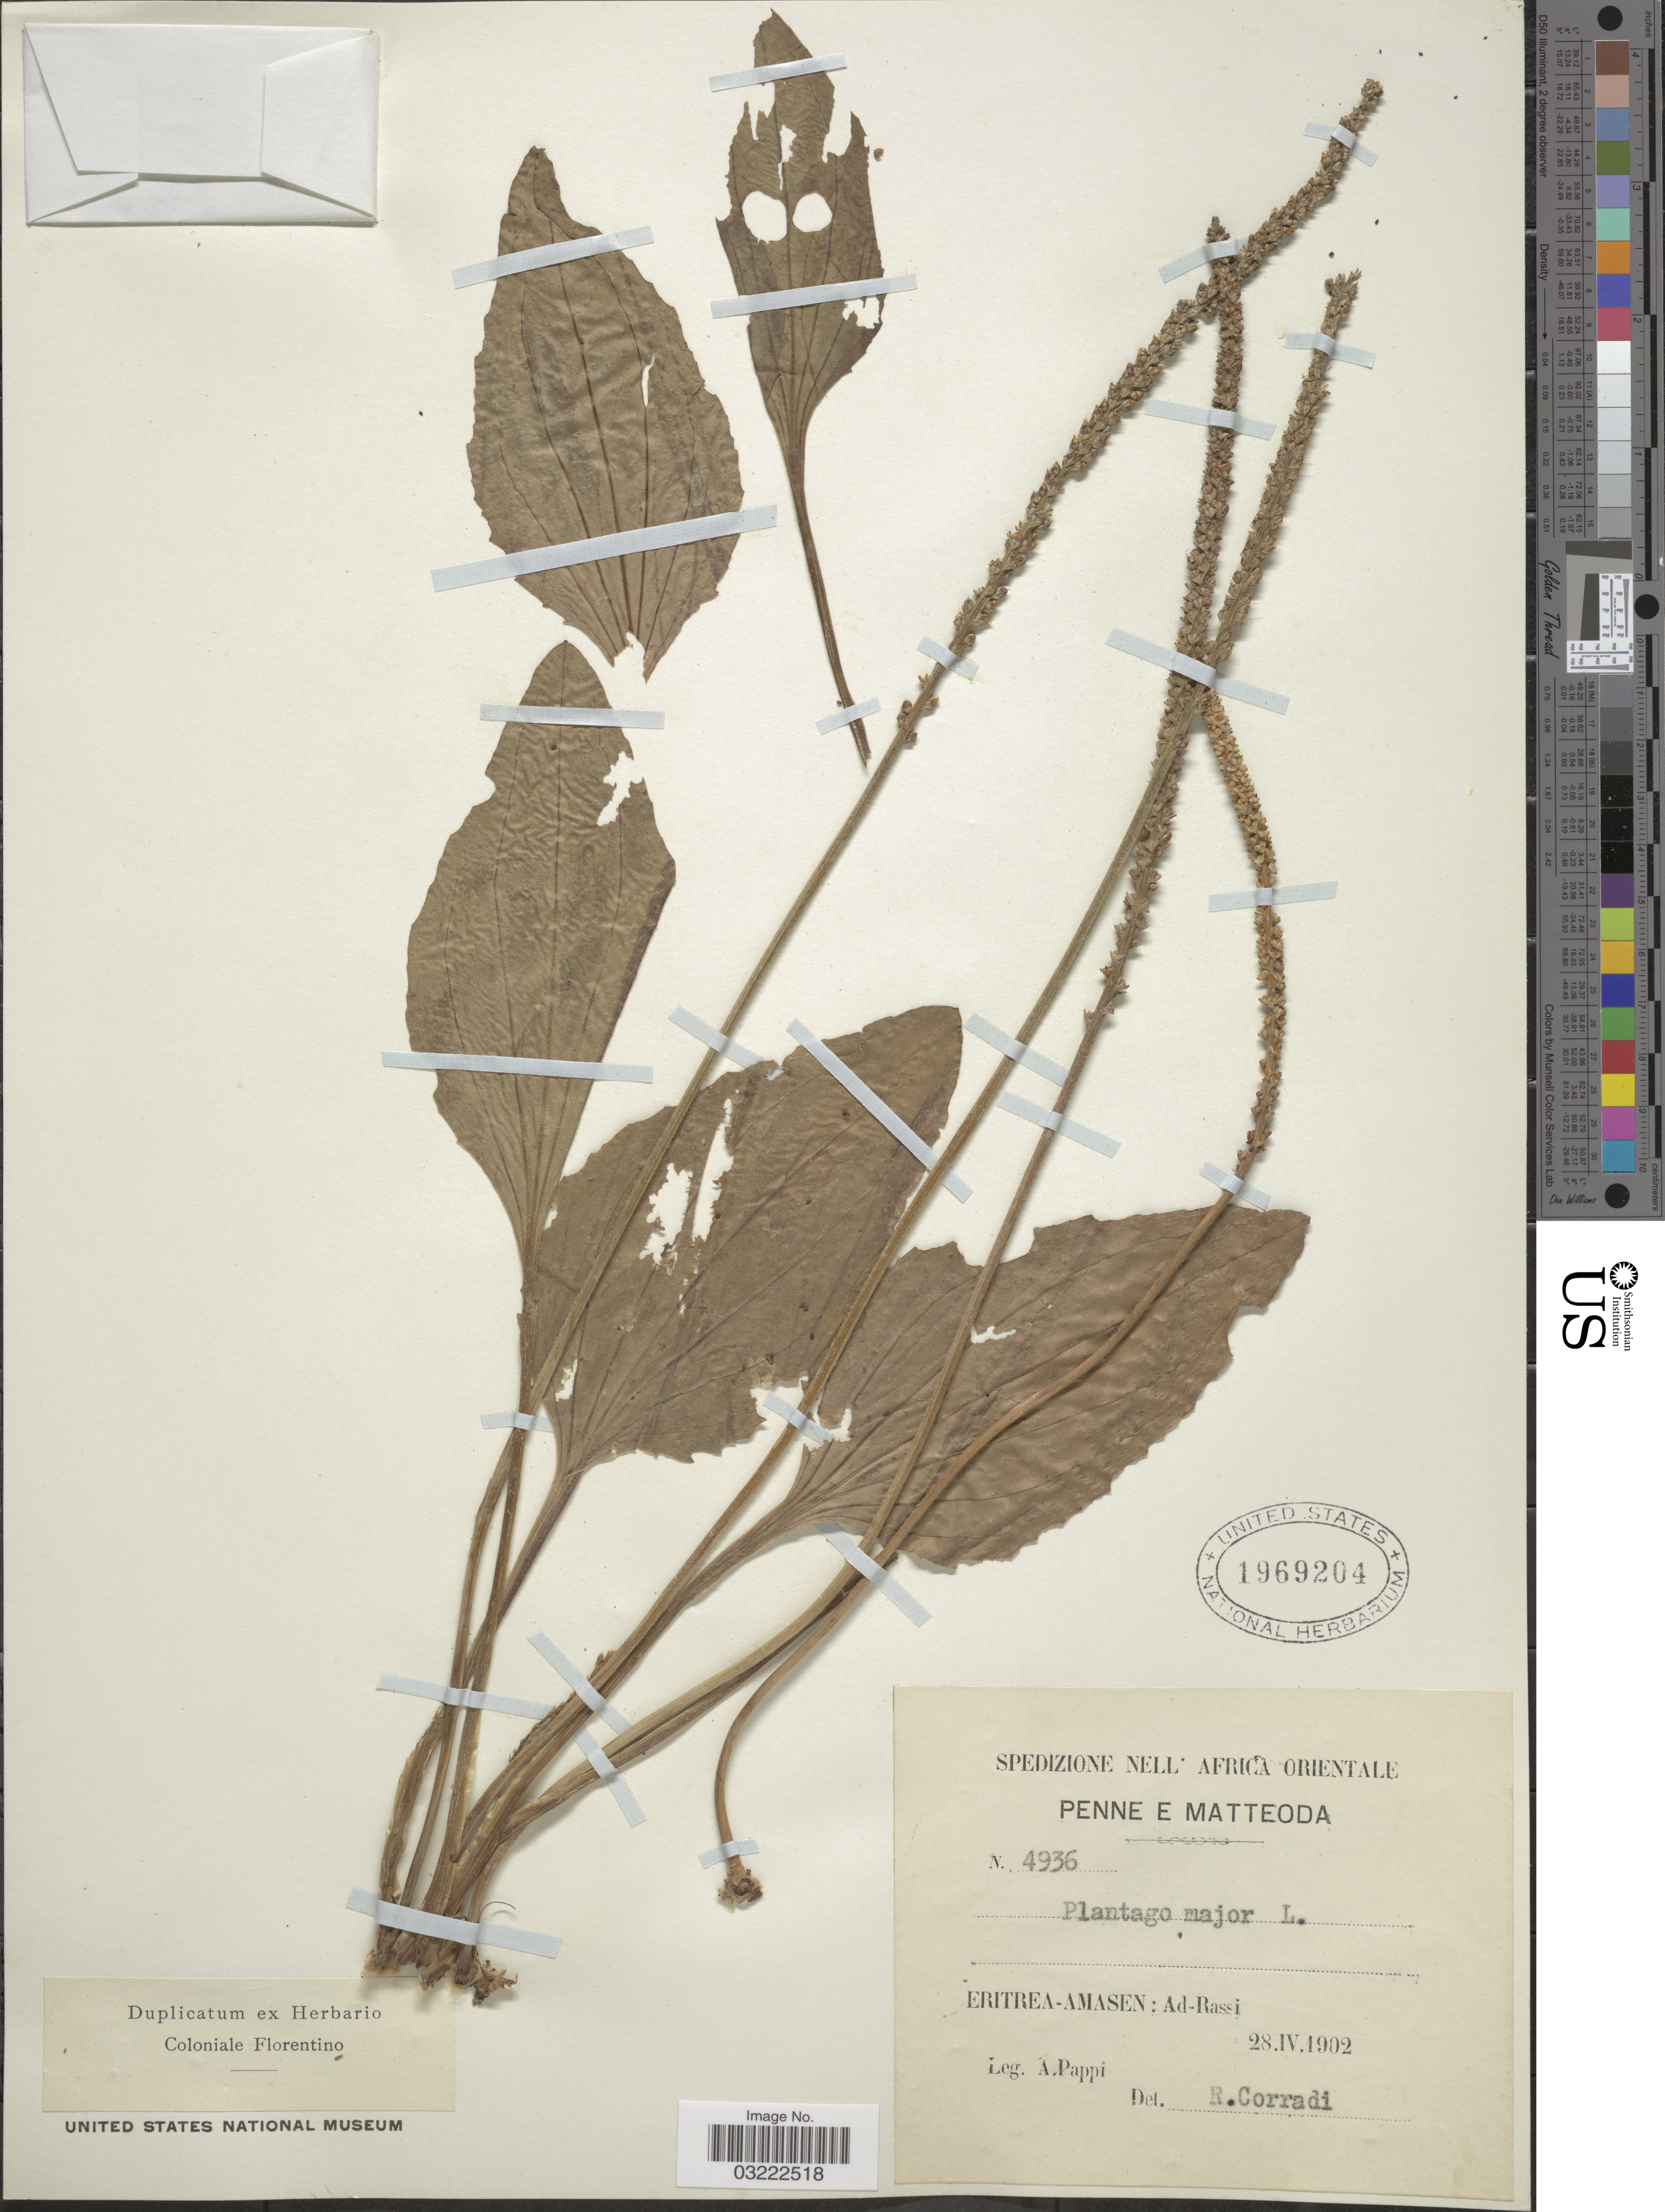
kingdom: Plantae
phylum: Tracheophyta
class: Magnoliopsida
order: Lamiales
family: Plantaginaceae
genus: Plantago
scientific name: Plantago major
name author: L.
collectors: A. Pappi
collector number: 4936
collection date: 1902-04-28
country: Eritrea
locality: Africa Orientale, Penne e Matteoda, Eritrea-Amasen: Ad-Rassi.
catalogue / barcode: US 1969204